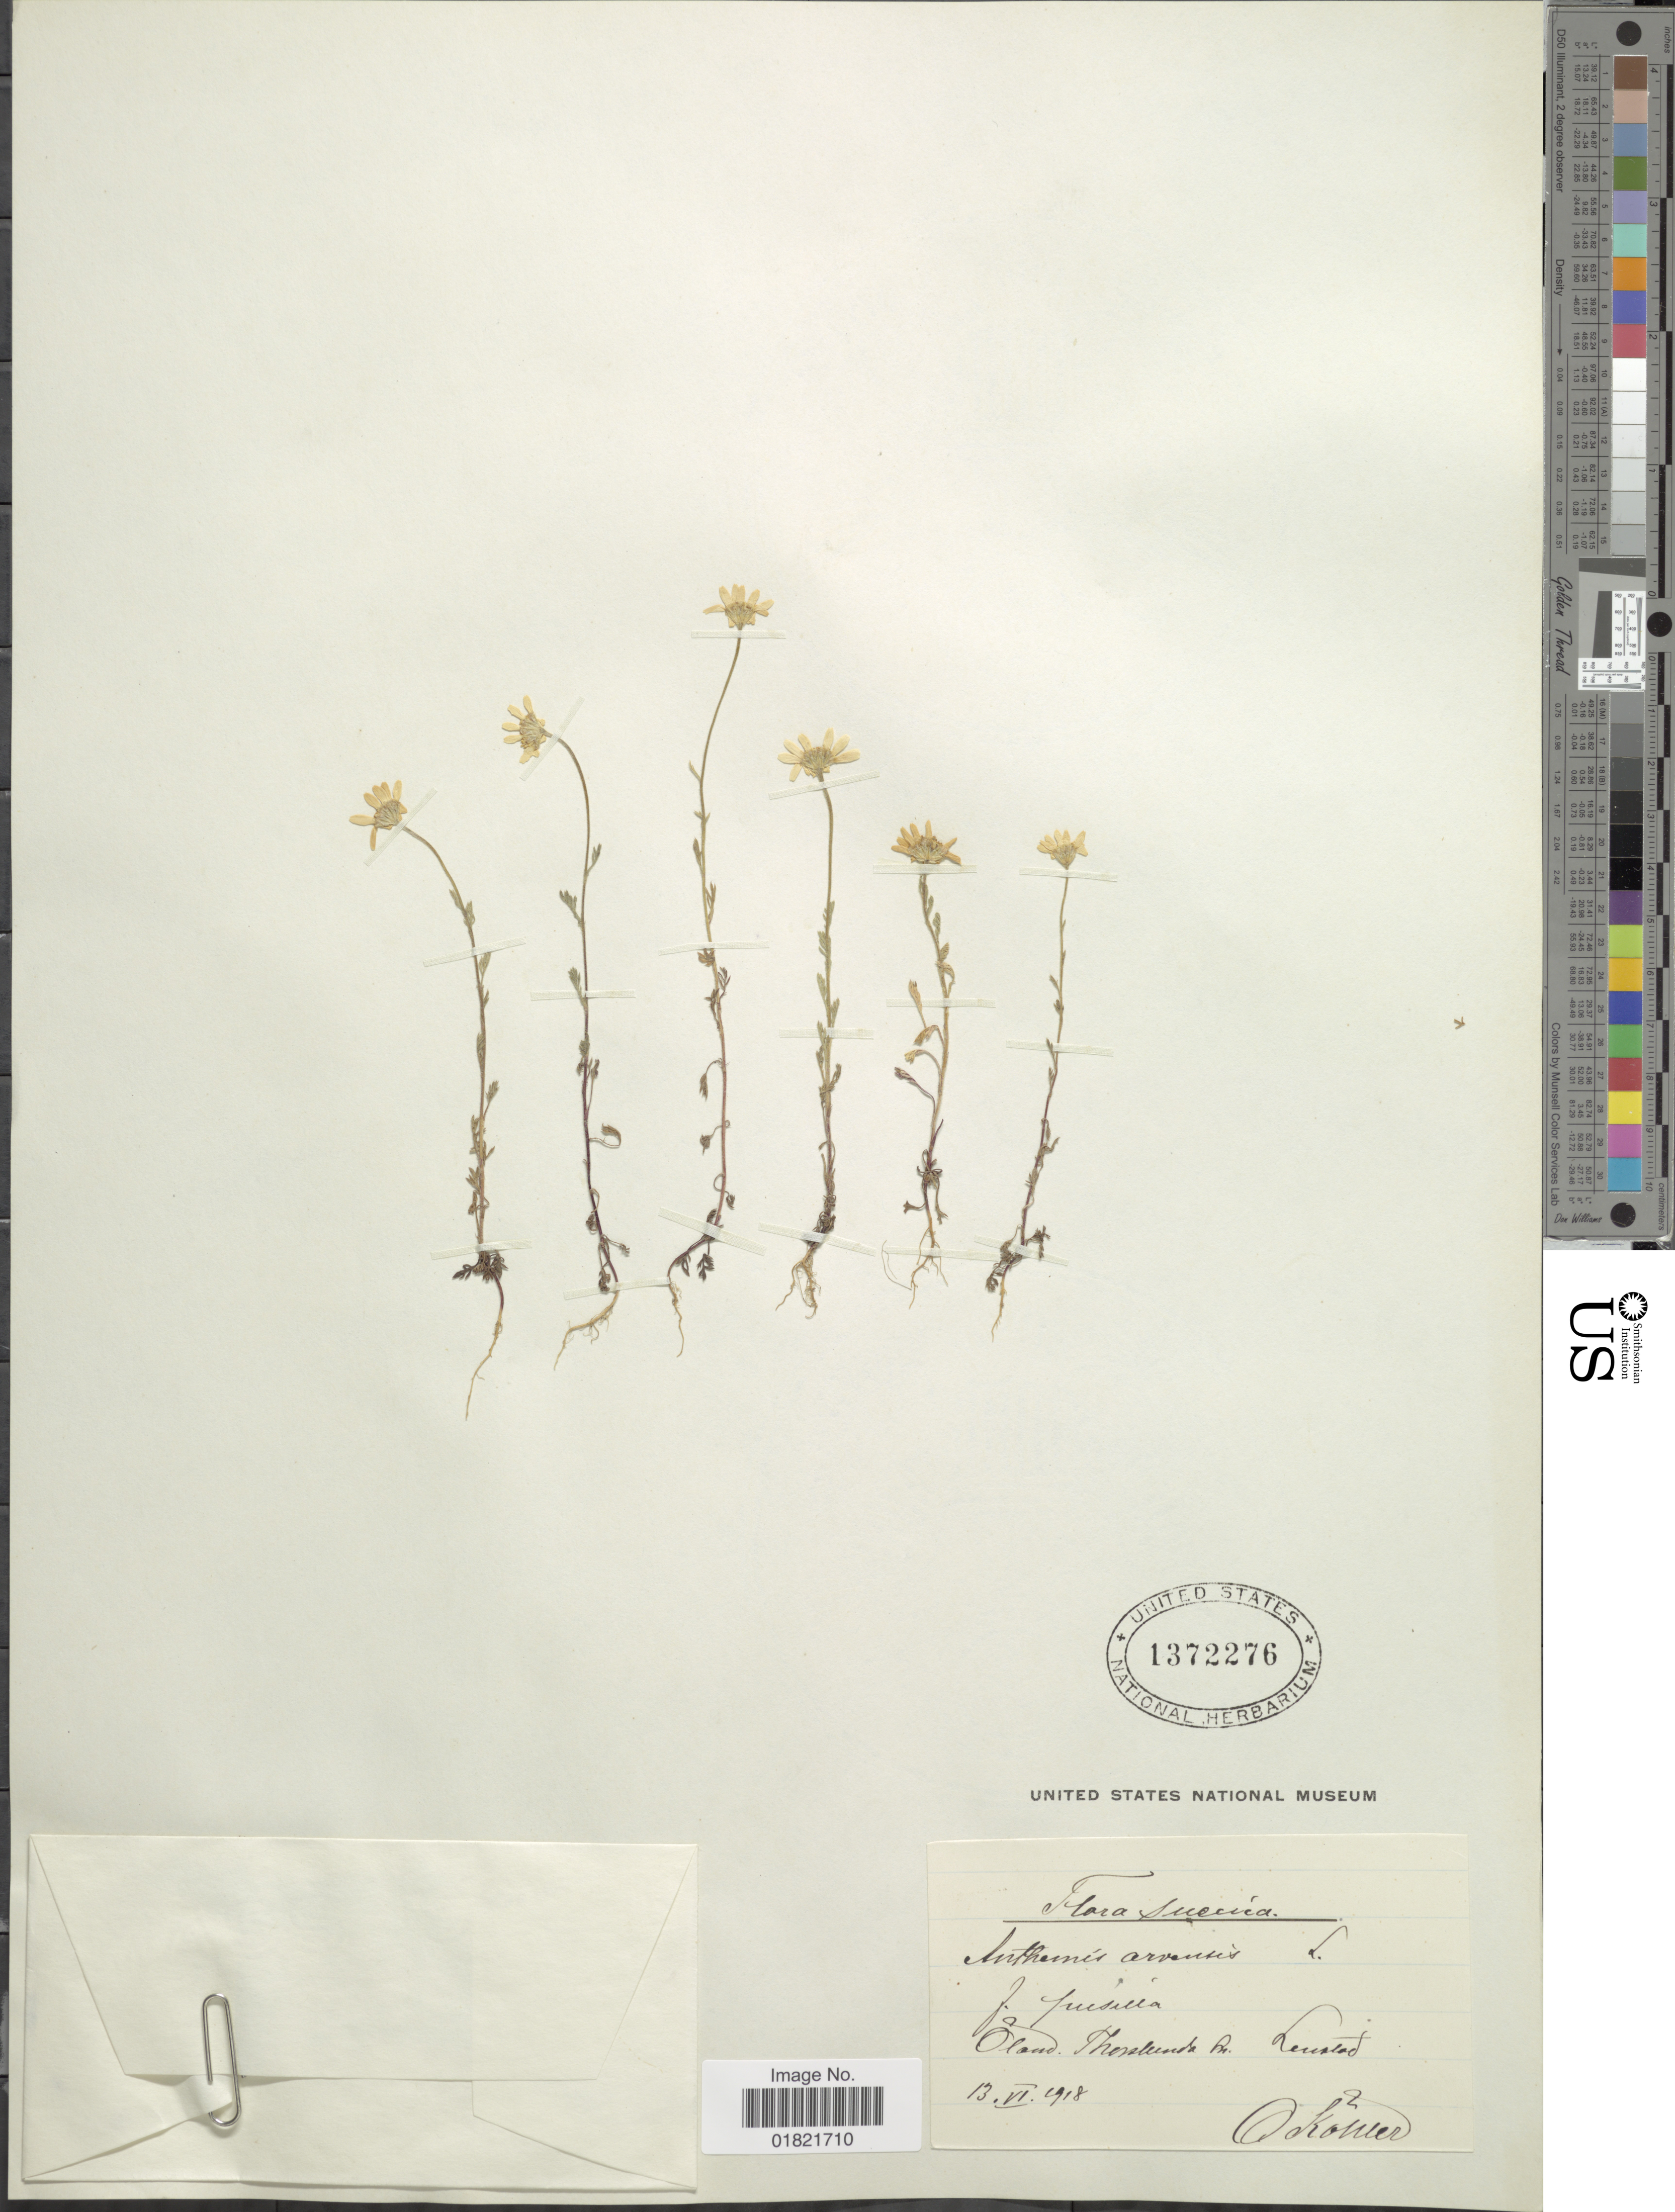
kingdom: Plantae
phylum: Tracheophyta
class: Magnoliopsida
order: Asterales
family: Asteraceae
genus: Anthemis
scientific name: Anthemis arvensis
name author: L.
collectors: O. Köhler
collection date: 1918-06-13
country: Sweden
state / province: Kalmar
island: Oland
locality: Suecia, Oland Thorslunda sn. Lenstad.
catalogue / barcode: US 1372276